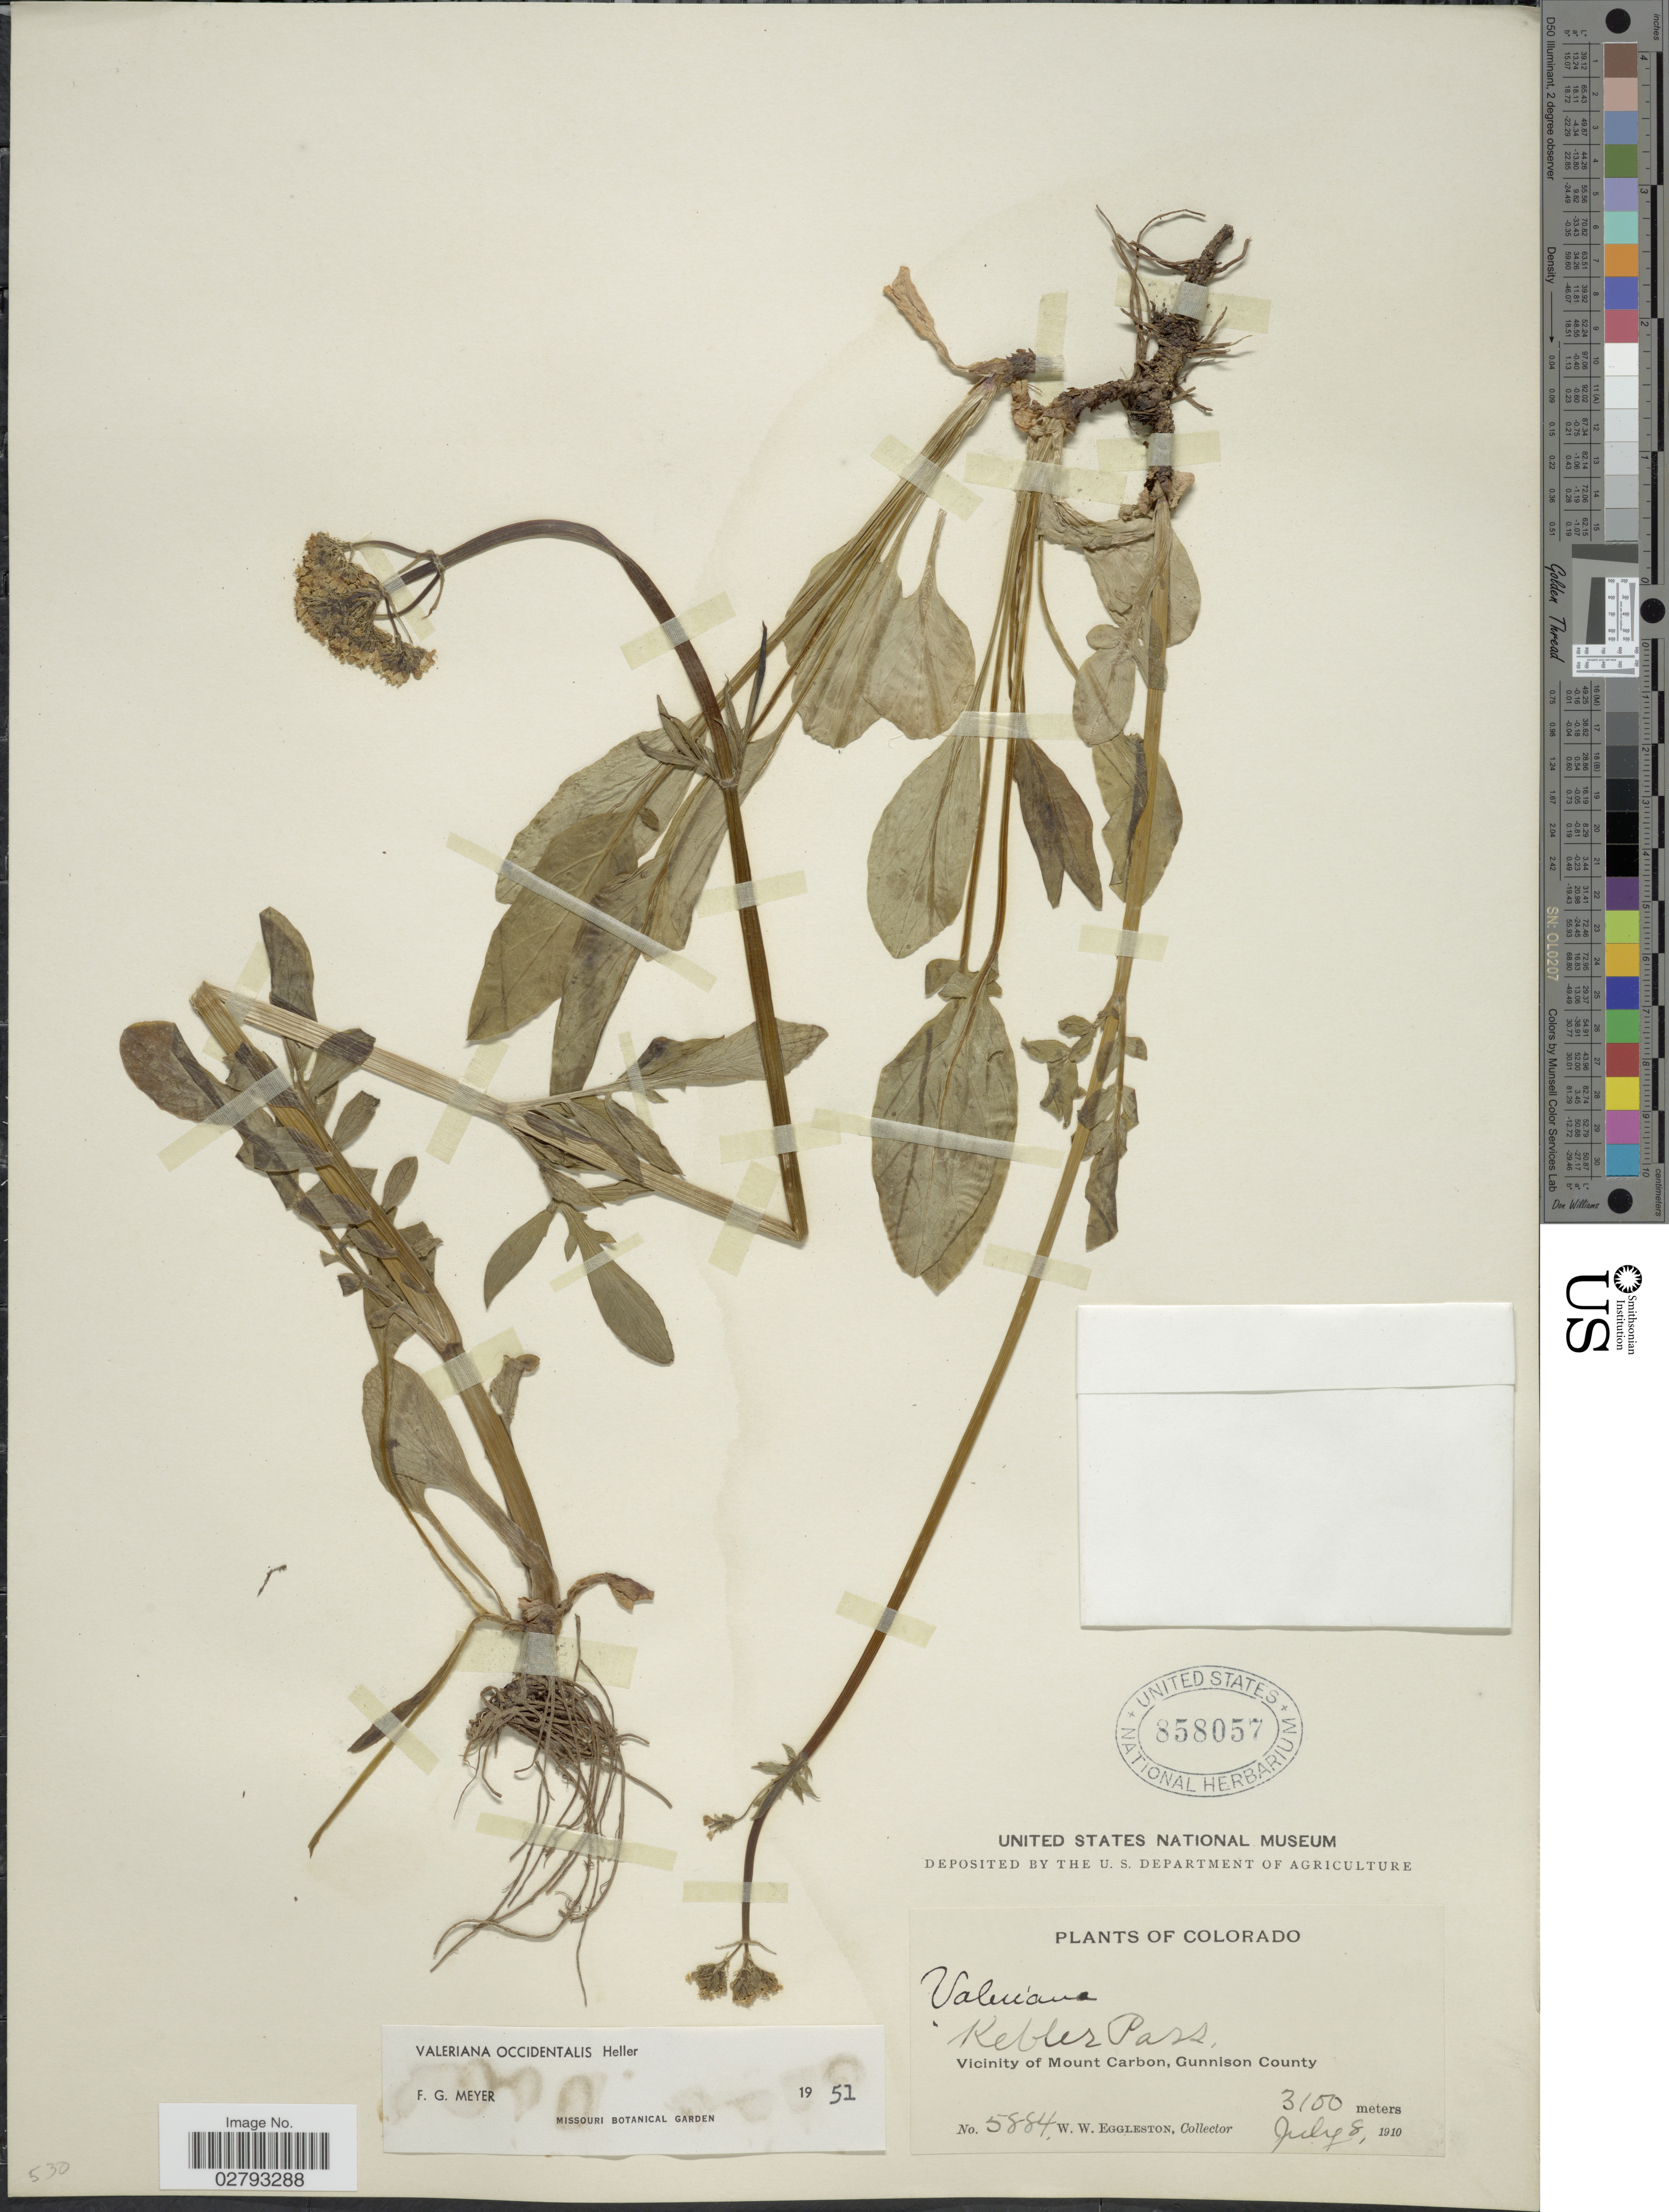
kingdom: Plantae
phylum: Tracheophyta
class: Magnoliopsida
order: Dipsacales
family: Caprifoliaceae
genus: Valeriana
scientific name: Valeriana occidentalis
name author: A. Heller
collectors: W. W. Eggleston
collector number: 5884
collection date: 1910-07-08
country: United States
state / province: Colorado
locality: Kebler Pass, Vicinity of Mount Carbon, Gunnison County.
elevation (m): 3100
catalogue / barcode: US 858057